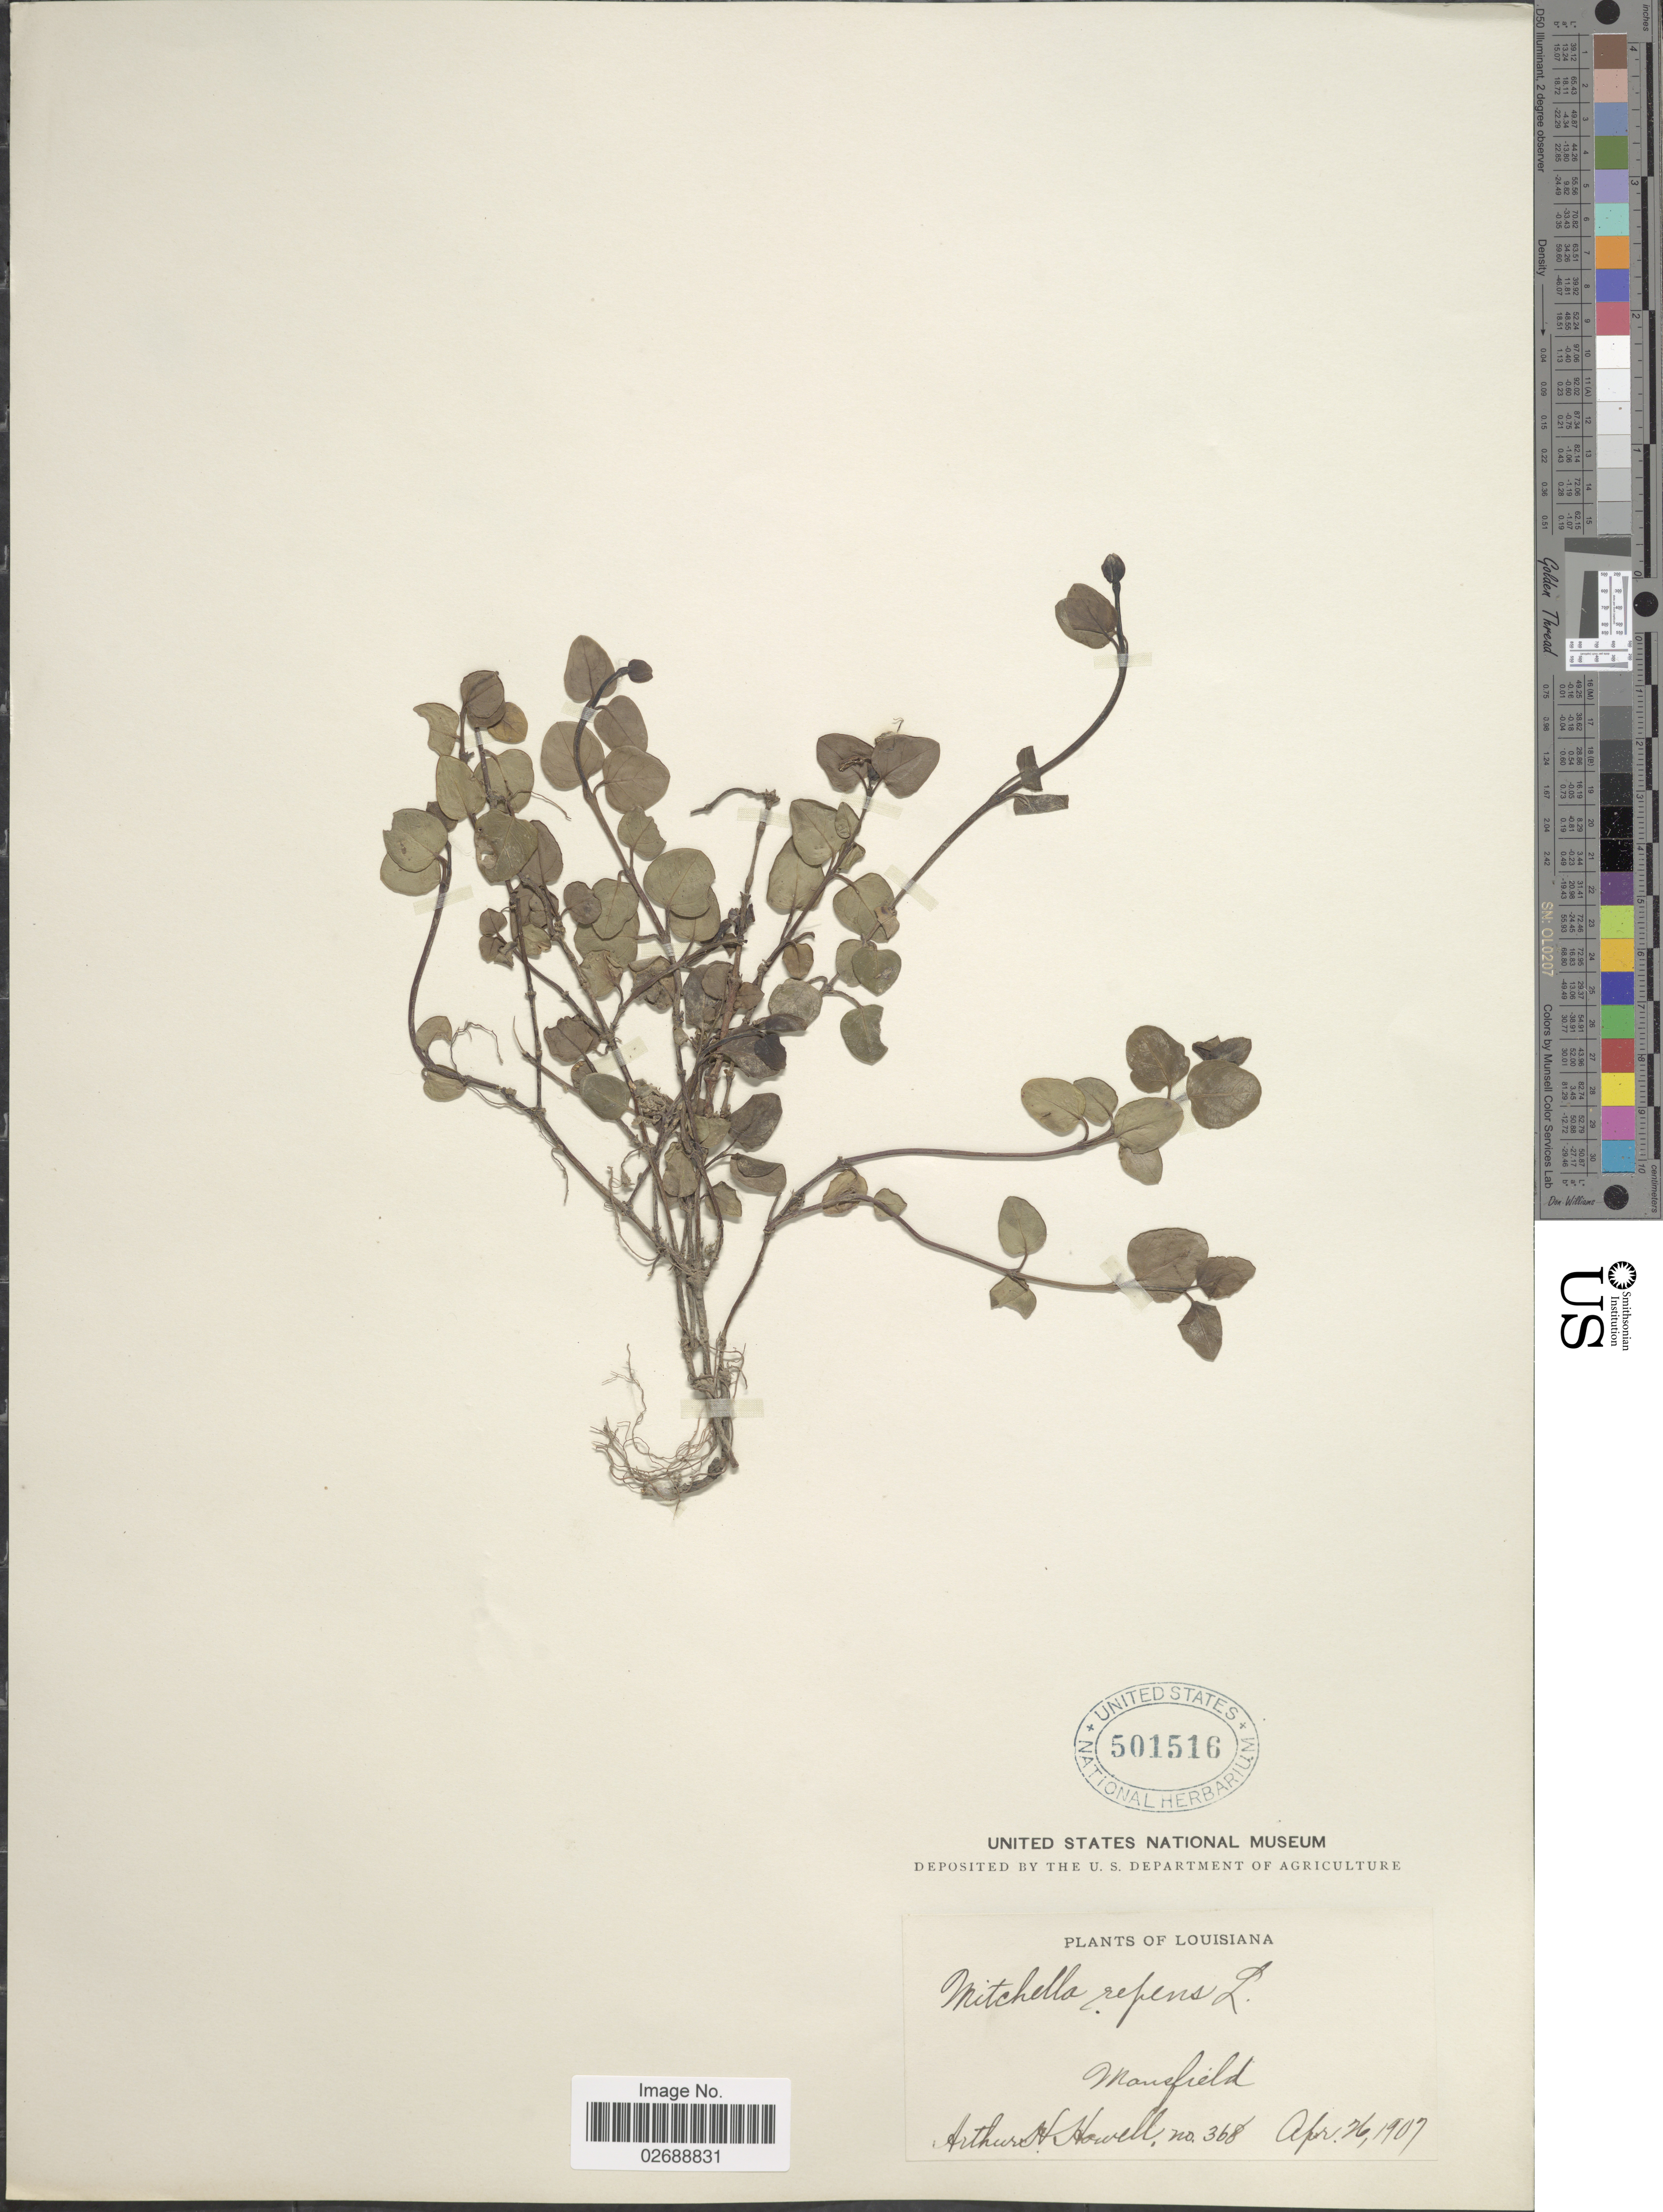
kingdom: Plantae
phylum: Tracheophyta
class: Magnoliopsida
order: Gentianales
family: Rubiaceae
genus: Mitchella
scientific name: Mitchella repens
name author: L.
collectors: A. H. Howell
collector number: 368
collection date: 1907-04-26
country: United States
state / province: Louisiana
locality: Mansfield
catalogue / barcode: US 501516